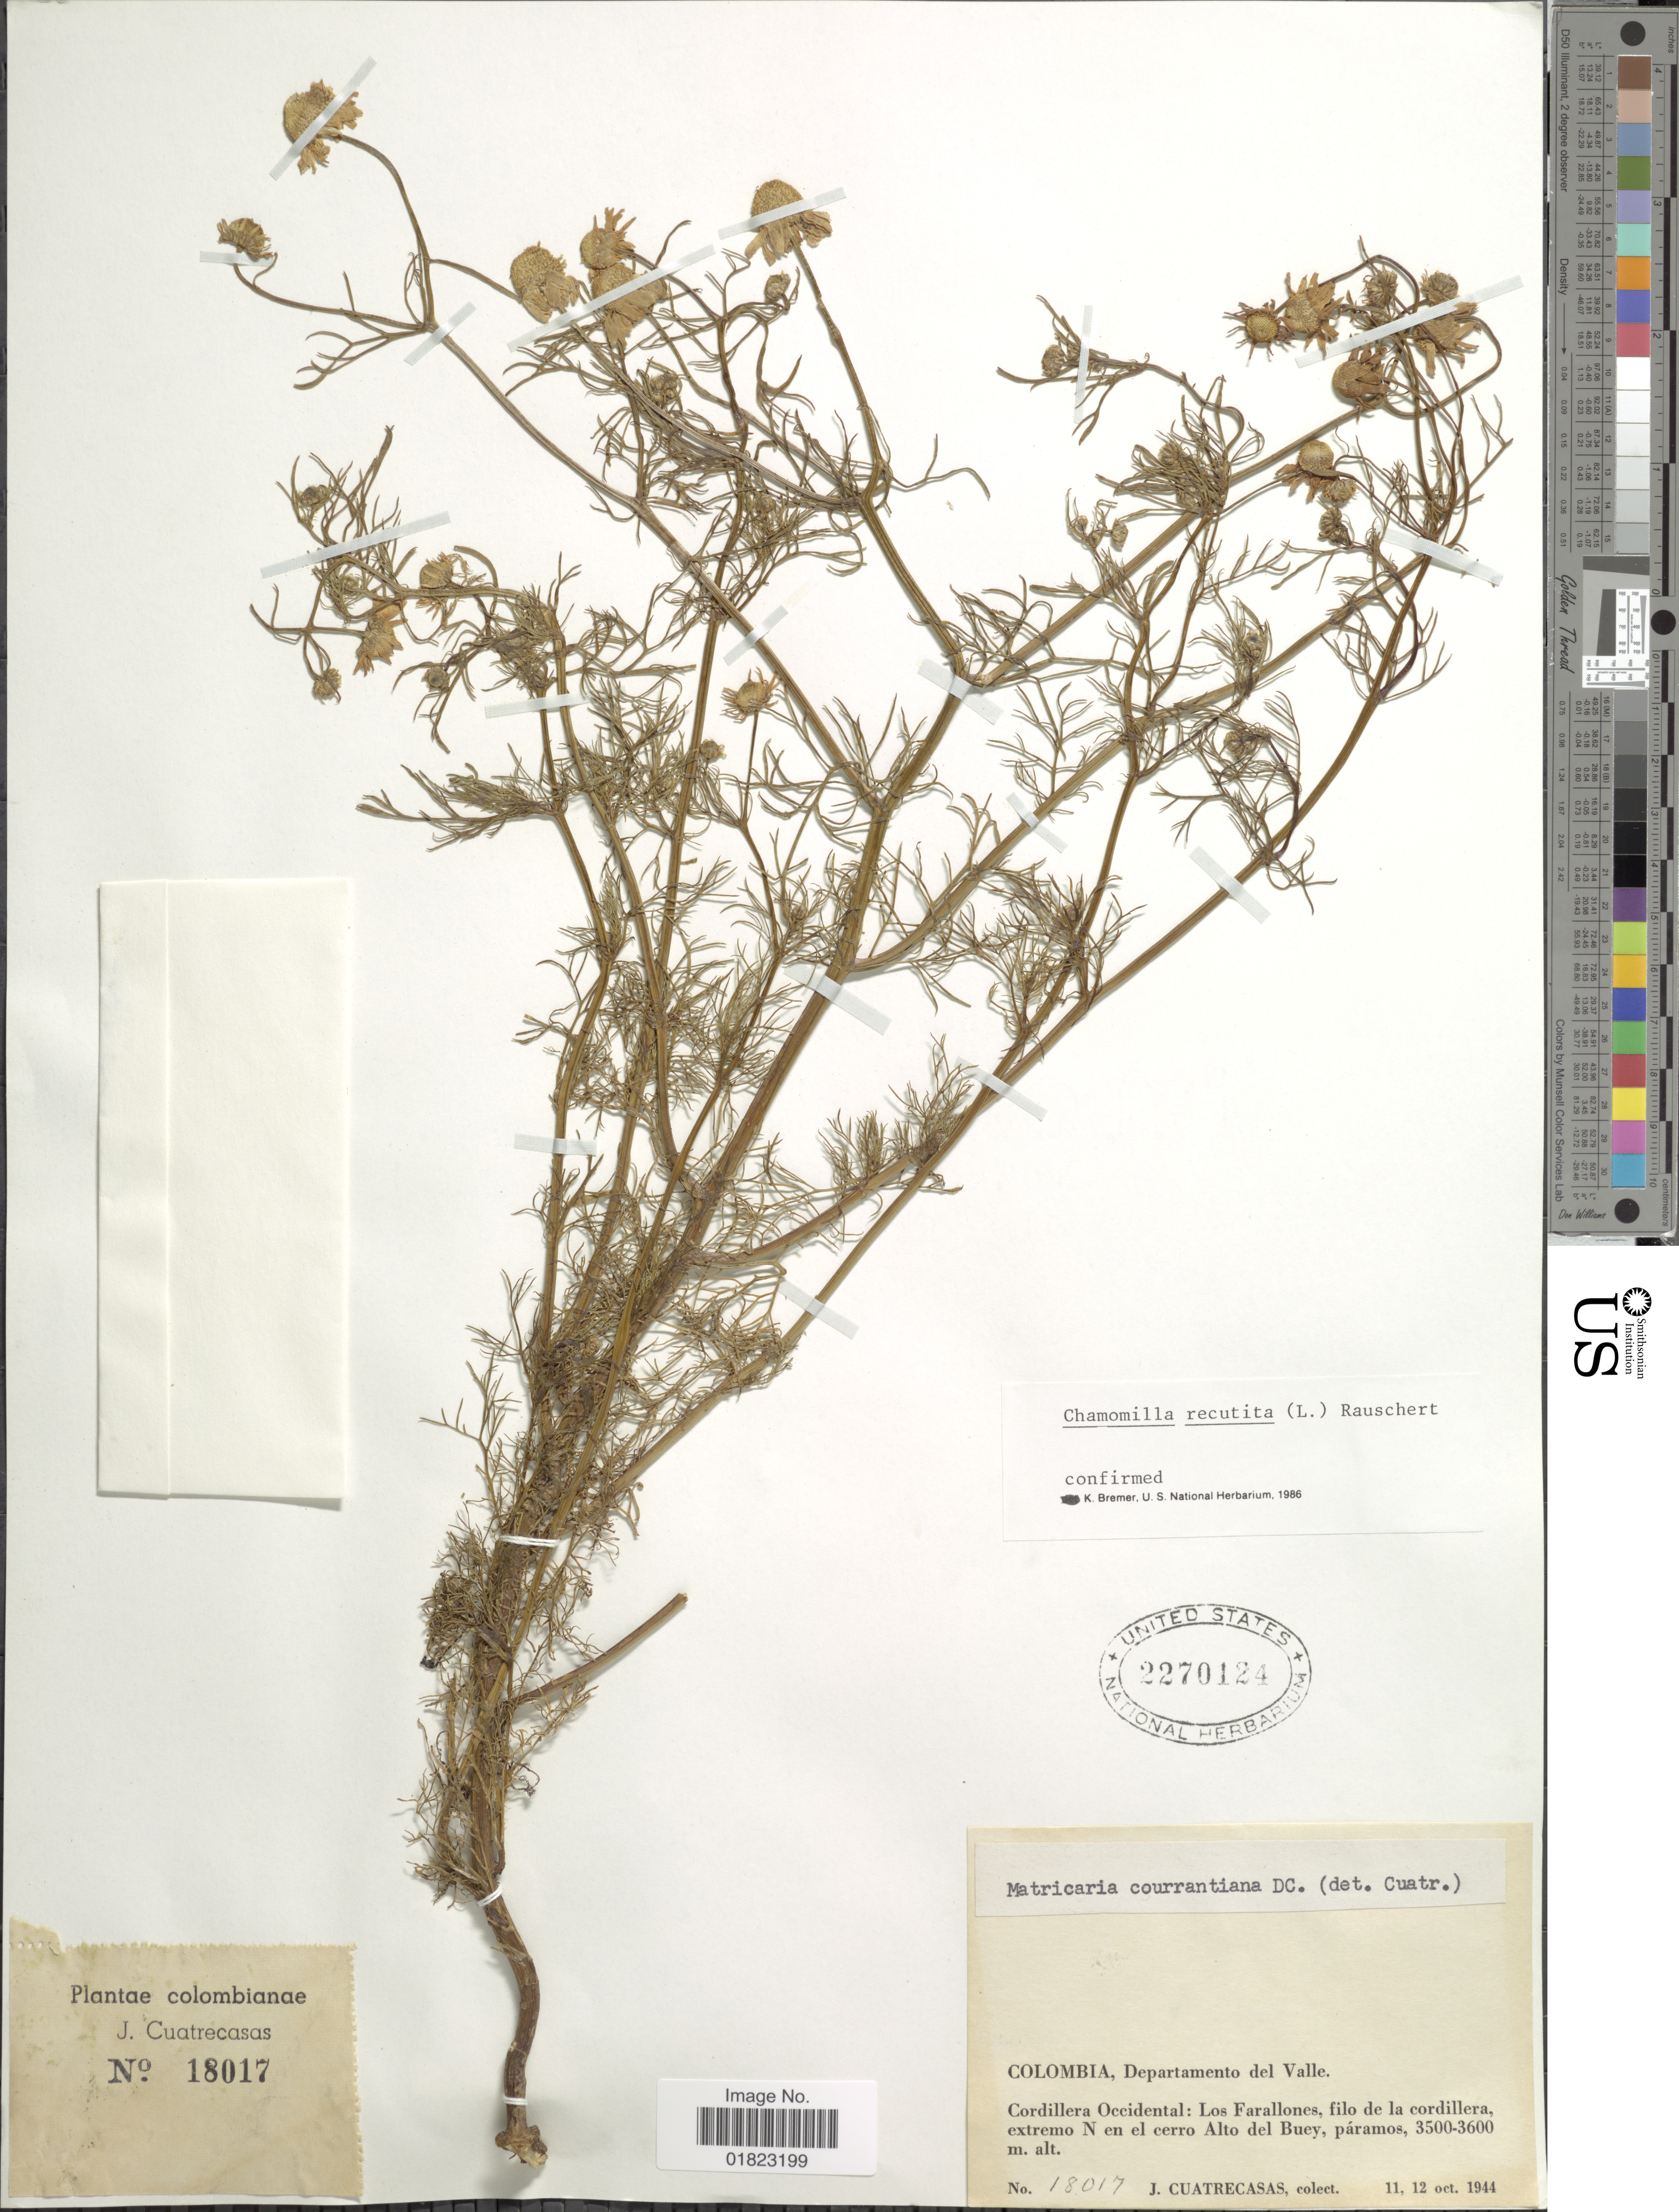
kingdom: Plantae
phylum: Tracheophyta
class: Magnoliopsida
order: Asterales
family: Asteraceae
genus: Matricaria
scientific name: Matricaria recutita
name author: L.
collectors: J. Cuatrecasas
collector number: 18017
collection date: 1944-10-11/1944-10-12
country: Colombia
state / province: Valle del Cauca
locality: Colombia, Departamento del Valle. Cordillera Occidental: Los Farallones, filo de la cordillera extremo N en el cerro Alto del Buey.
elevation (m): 3500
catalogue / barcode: US 2270124